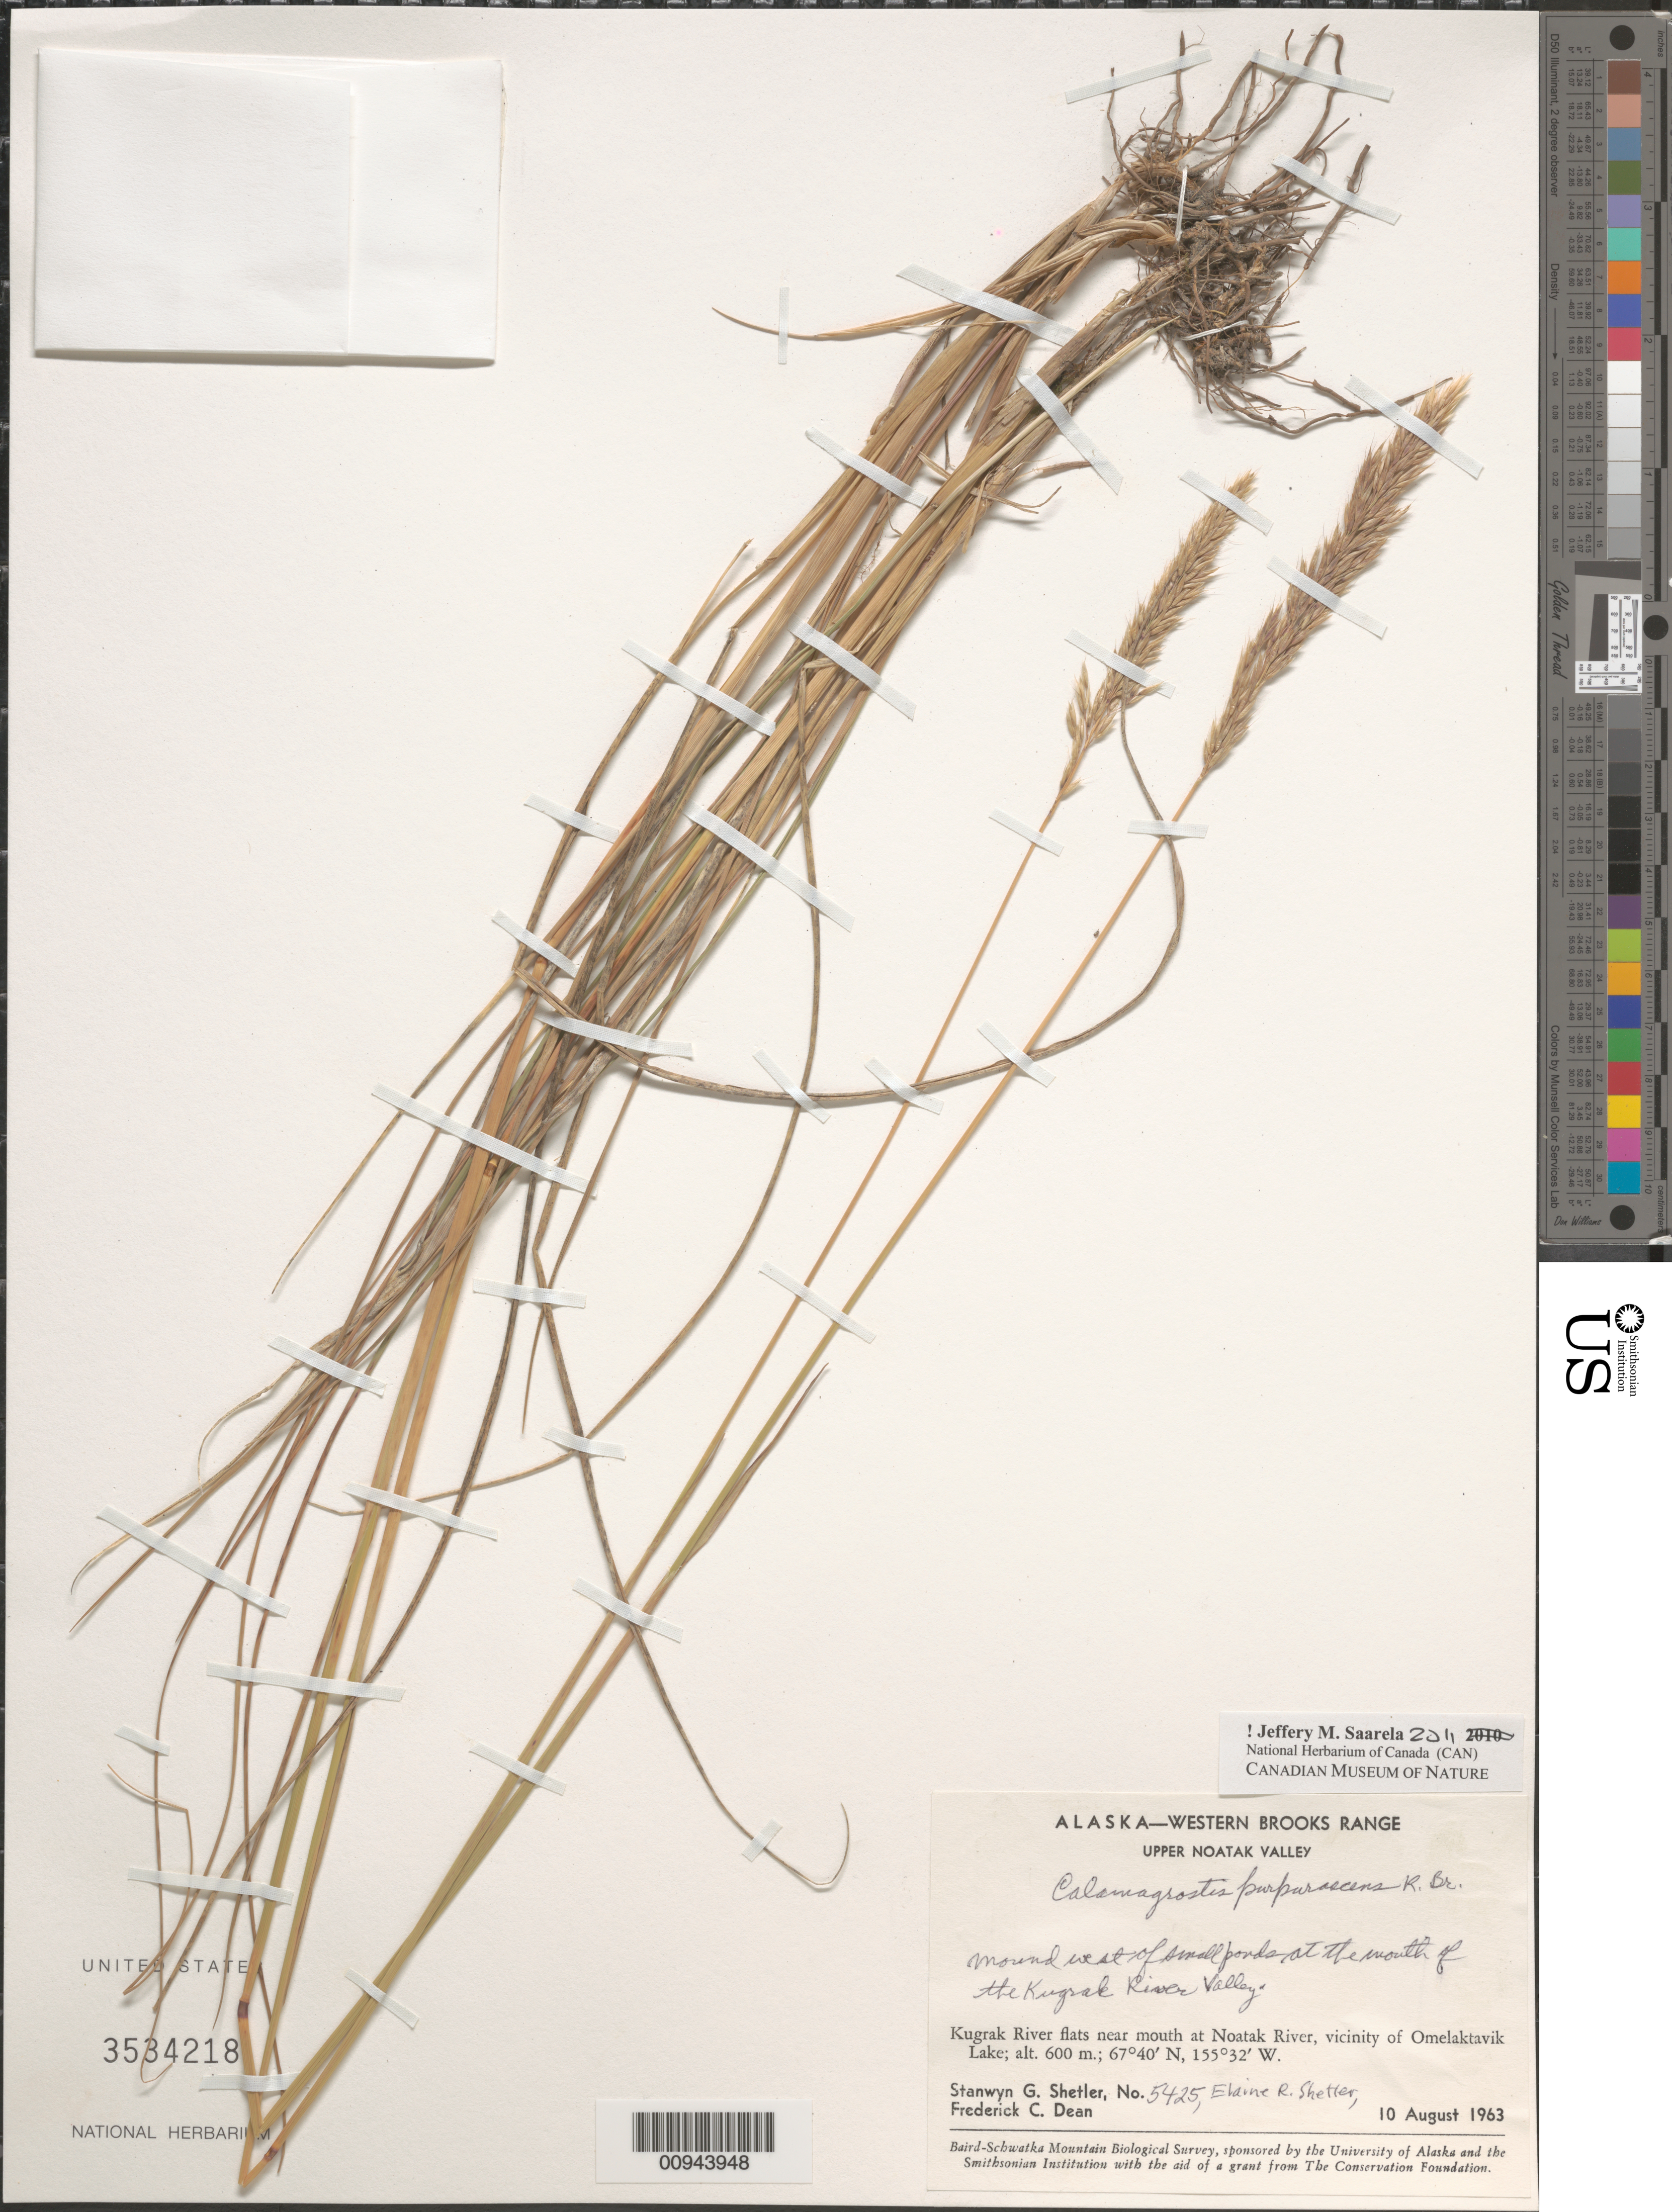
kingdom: Plantae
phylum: Tracheophyta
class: Liliopsida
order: Poales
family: Poaceae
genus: Calamagrostis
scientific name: Calamagrostis purpurascens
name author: R. Br.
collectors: S. Shetler, E. R. Shetler & F. C. Dean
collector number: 5425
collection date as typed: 10 Aug 1963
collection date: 1963-08-10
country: United States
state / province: Alaska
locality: Kugrak River flats near mouth at Noatak River, vicinity of Omelaktavik Lake, at mouth of Kugrak River Valley. Western Brooks Range, Upper Noatak Valley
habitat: Mound west of small ponds.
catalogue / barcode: US 3534218